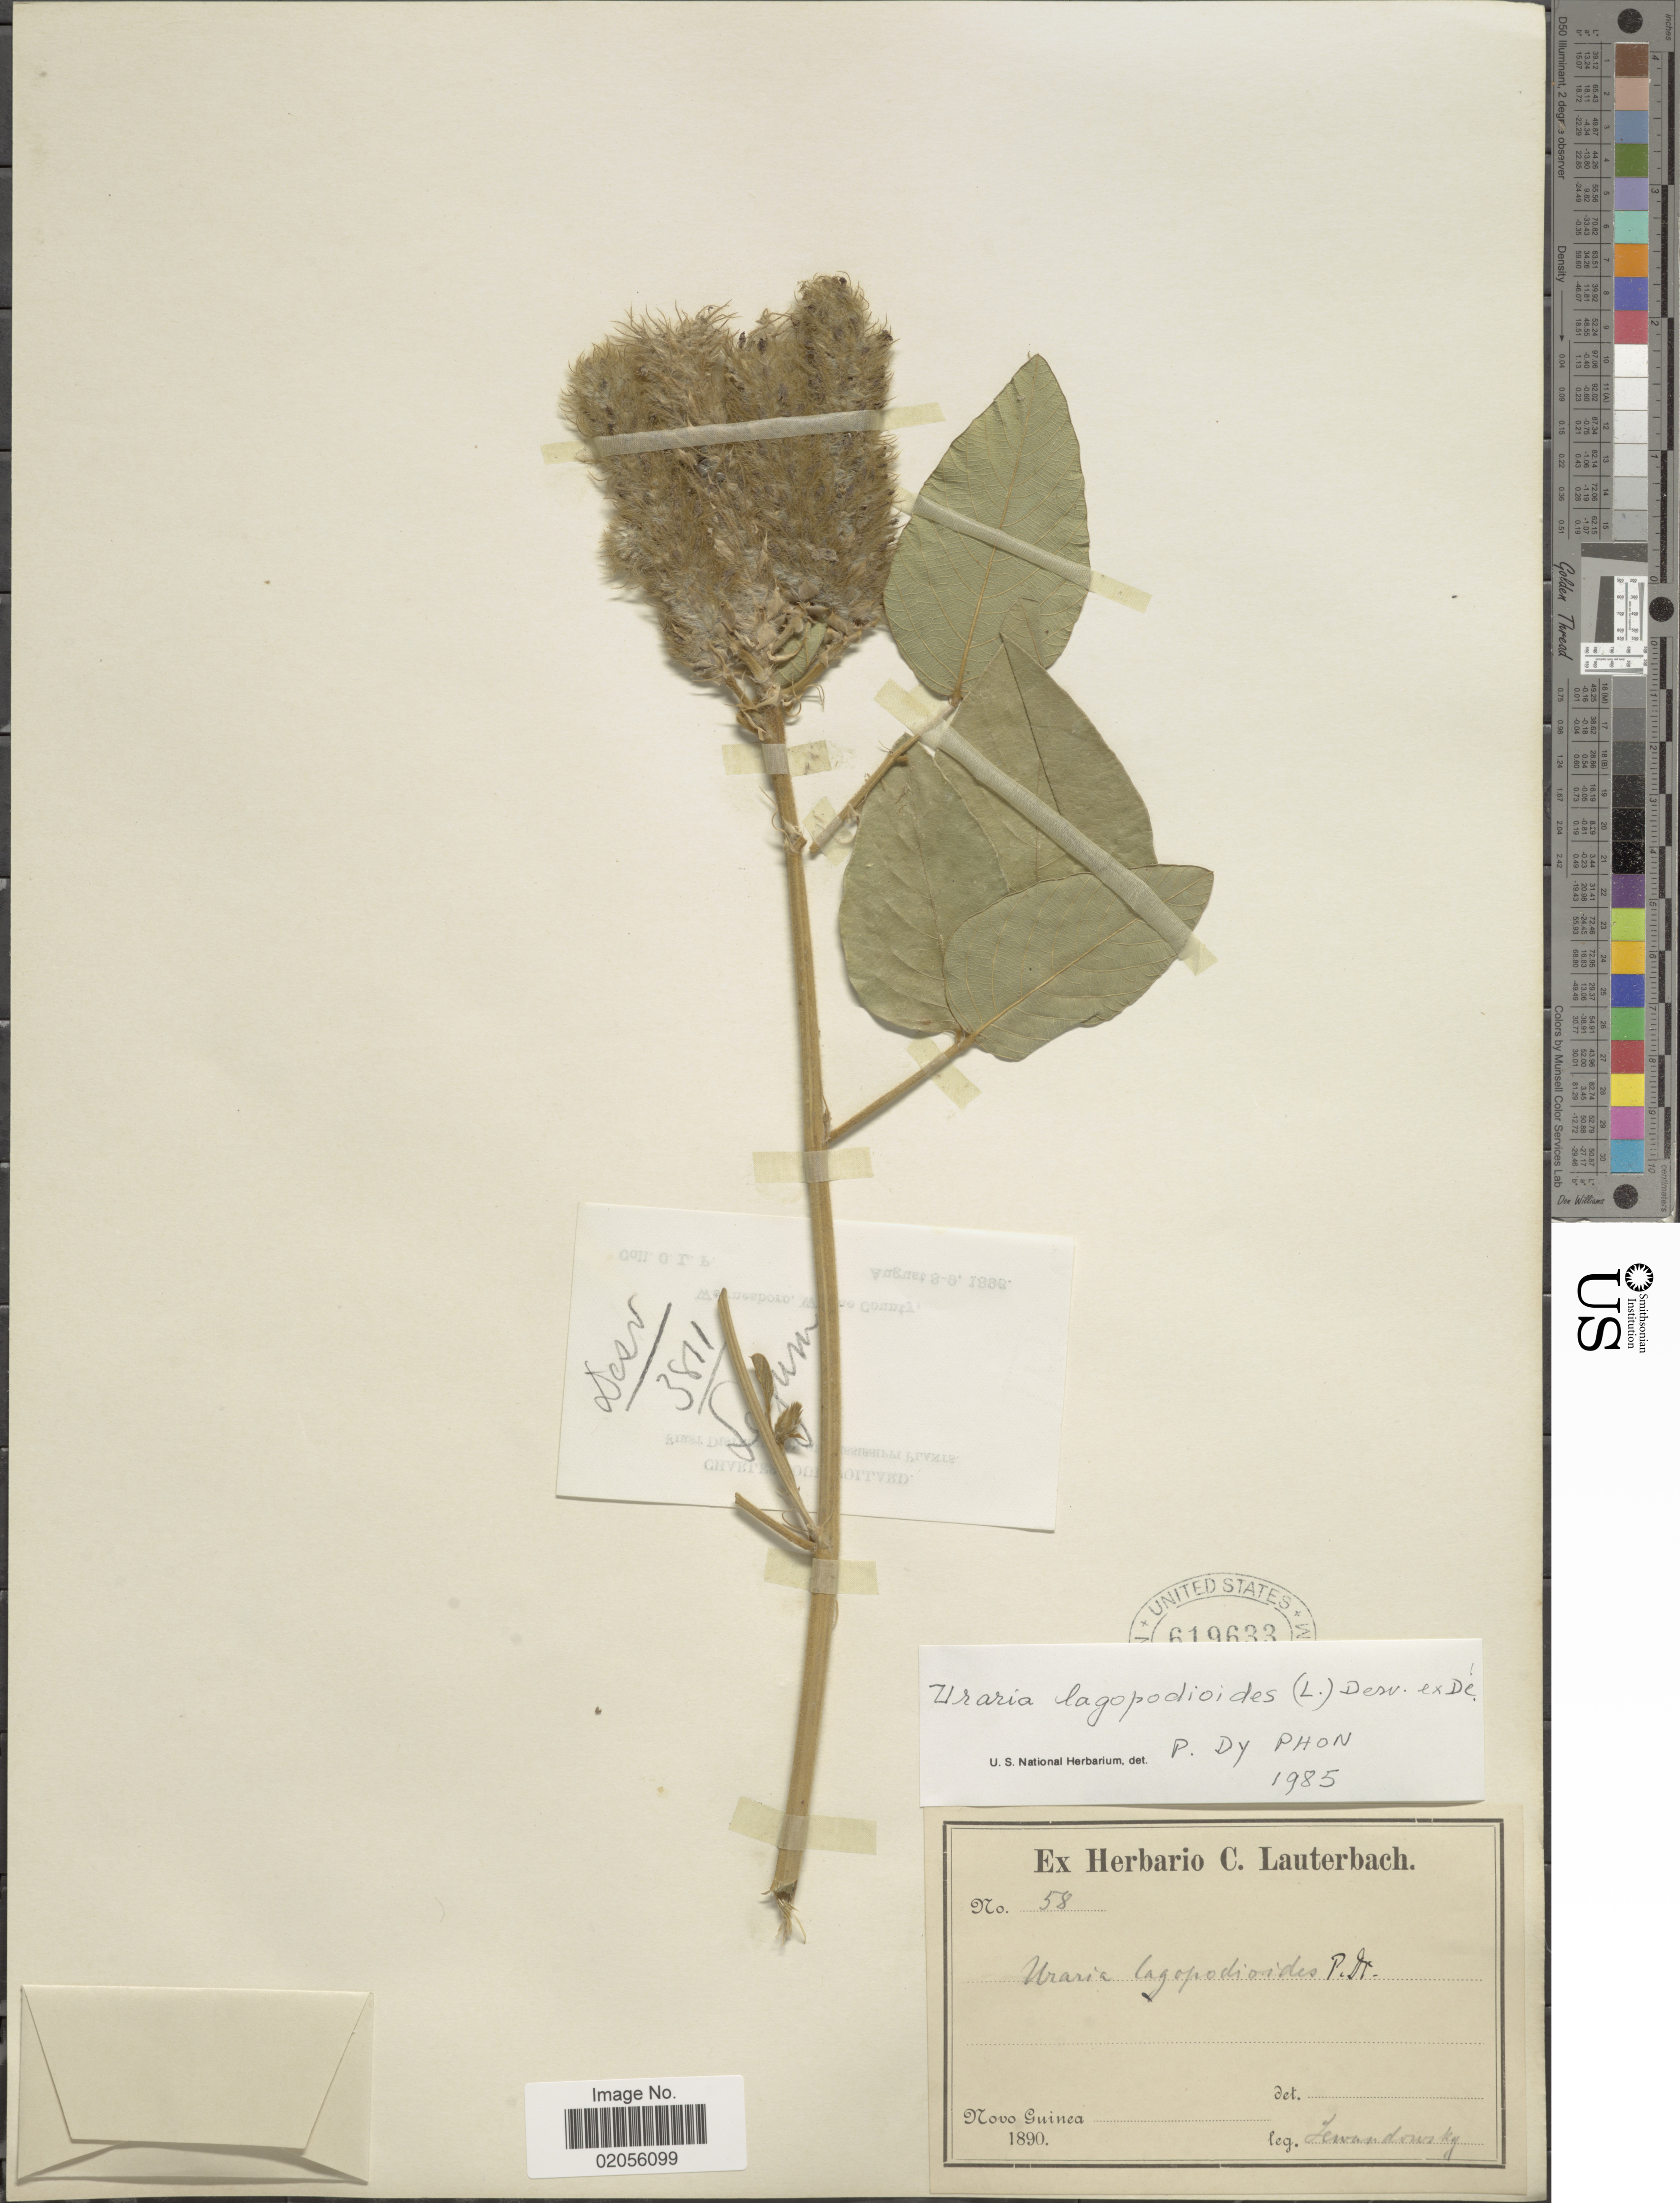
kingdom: Plantae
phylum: Tracheophyta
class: Magnoliopsida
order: Fabales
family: Fabaceae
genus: Uraria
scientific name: Uraria lagopodioides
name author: (L.) Desv. ex DC.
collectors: -. Lewandowsky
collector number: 58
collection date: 1890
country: Papua New Guinea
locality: Novo Guinea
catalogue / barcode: US 619633